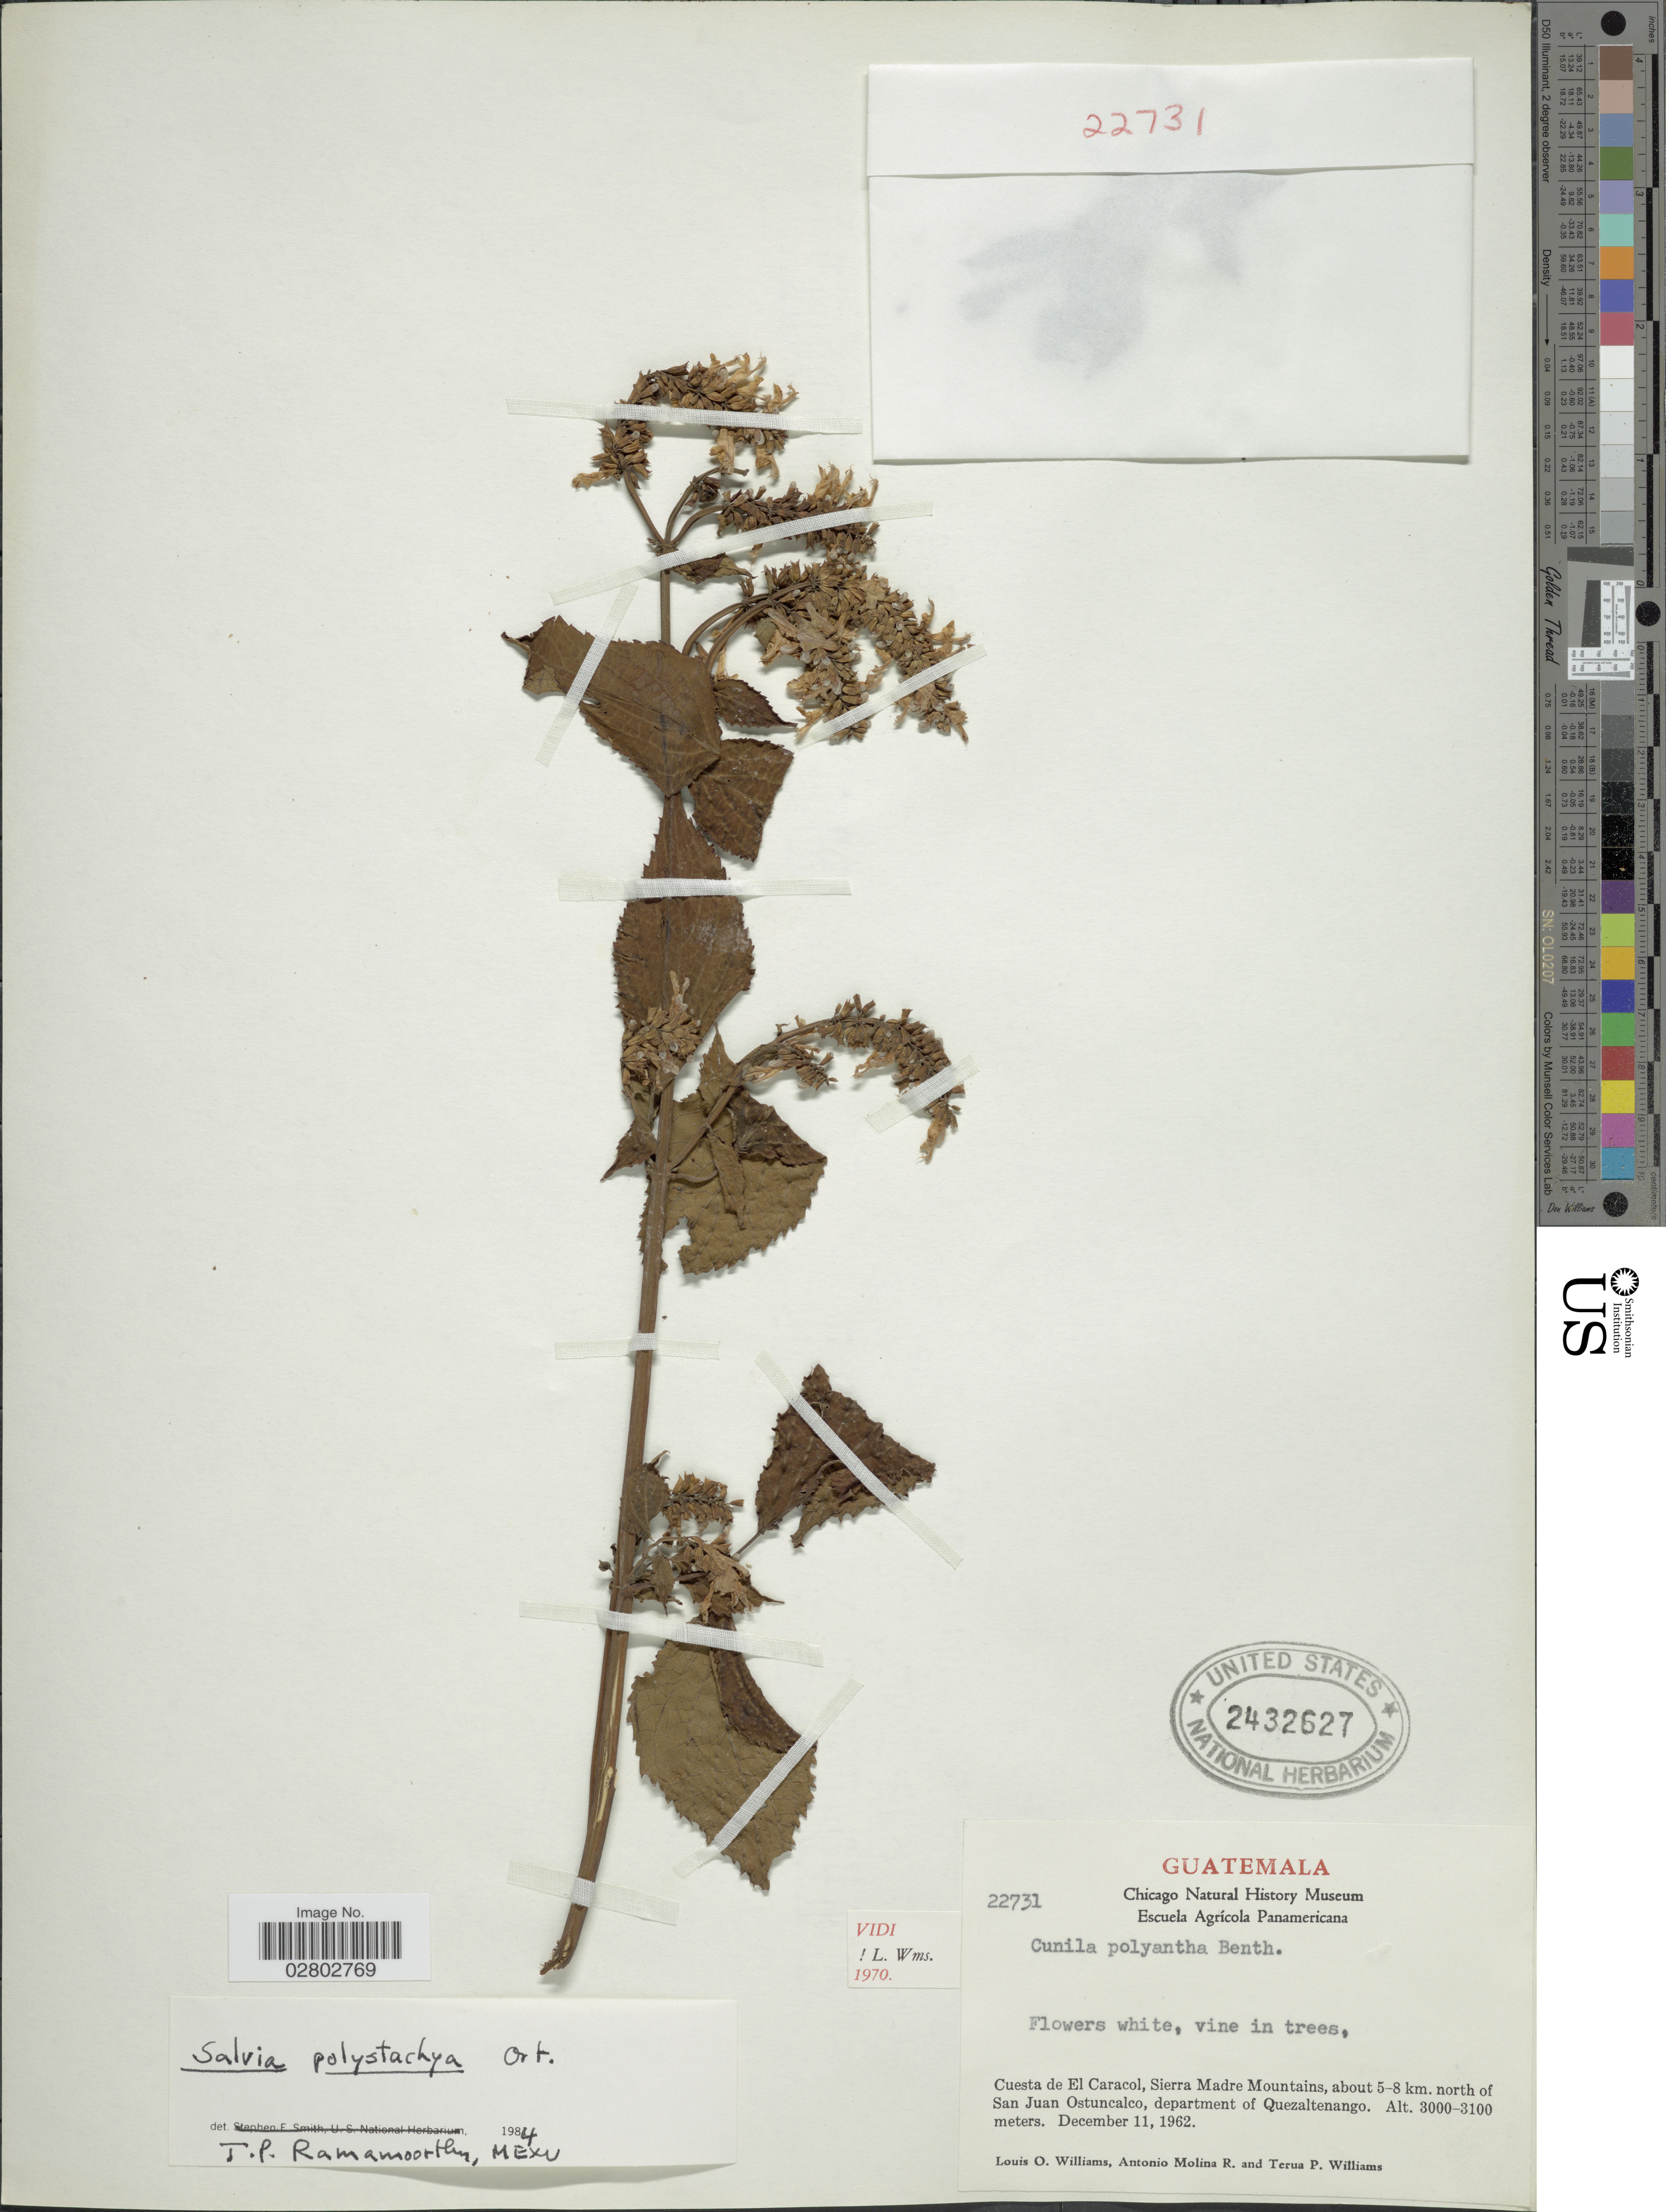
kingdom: Plantae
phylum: Tracheophyta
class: Magnoliopsida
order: Lamiales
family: Lamiaceae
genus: Salvia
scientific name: Salvia polystachya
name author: Cav.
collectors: L. O. Williams, A. Molina R. & T. Williams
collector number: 22731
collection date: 1962-12-11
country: Guatemala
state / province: Quetzaltenango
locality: Cuesta de El Caracol, Sierra Madre Mountains, about 5-8 km. north of San Juan Ostuncalco, department of Quezaltenango.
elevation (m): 3000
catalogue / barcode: US 2432627